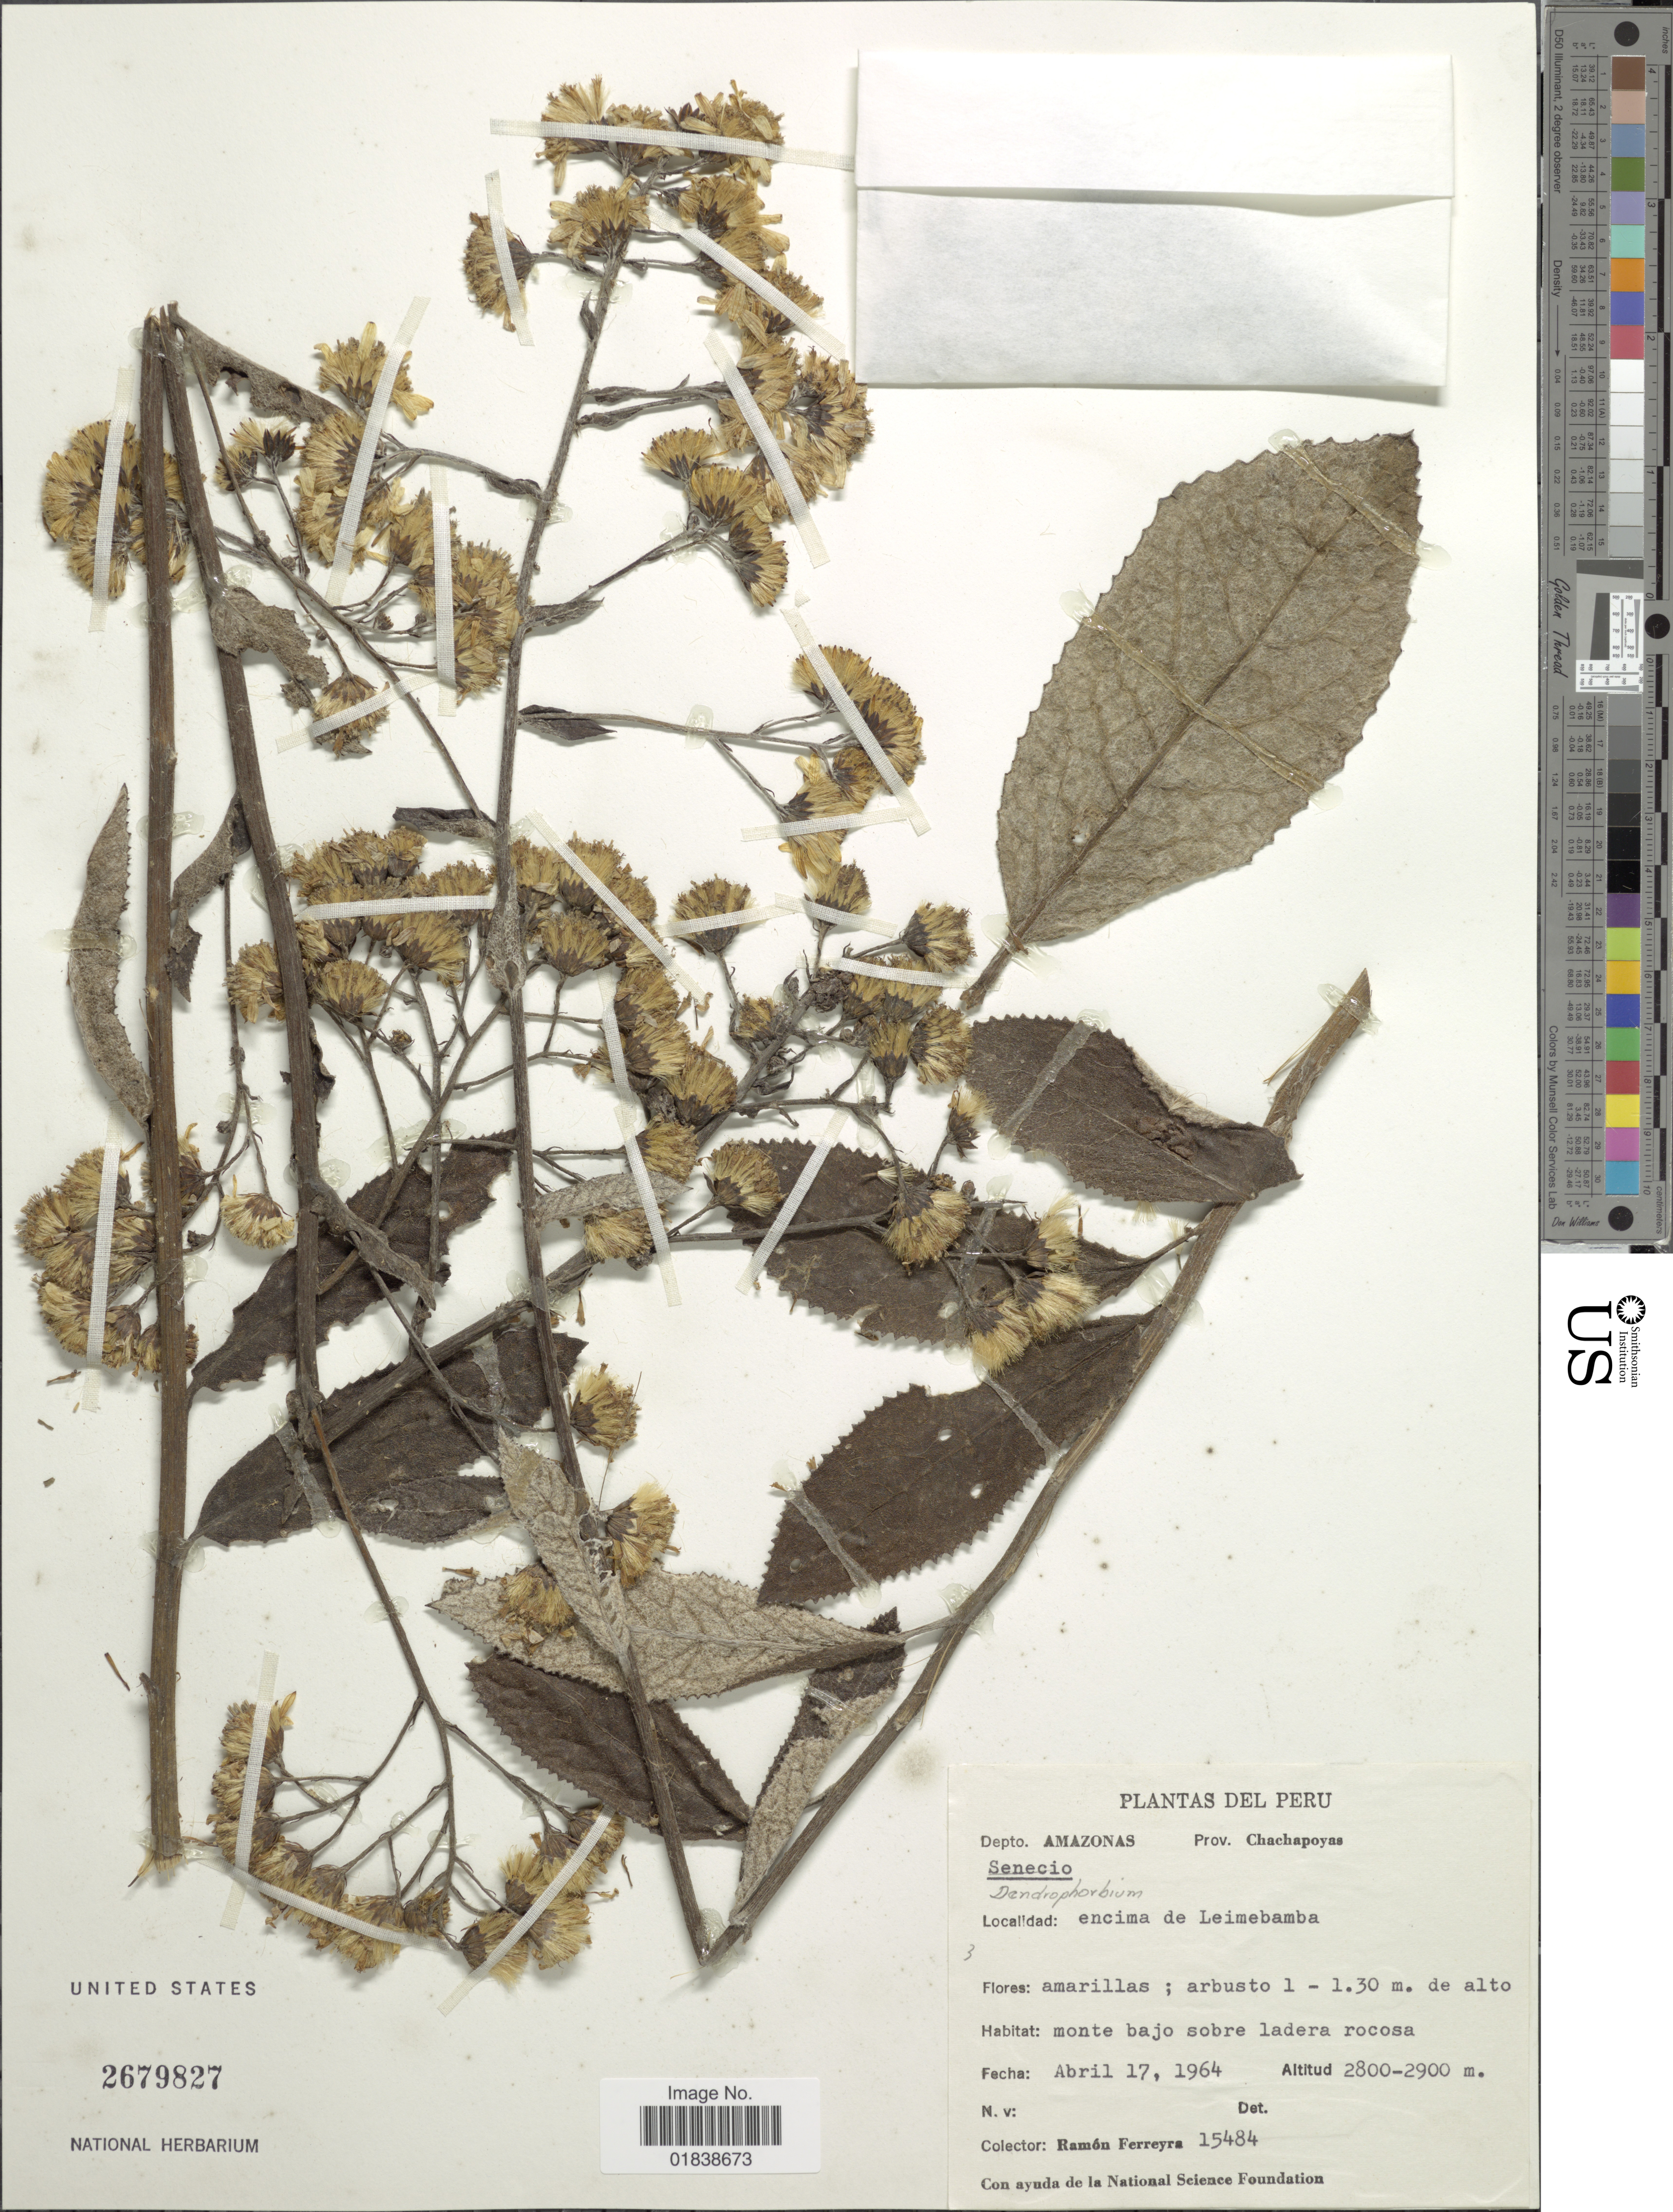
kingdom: Plantae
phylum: Tracheophyta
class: Magnoliopsida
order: Asterales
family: Asteraceae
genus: Senecio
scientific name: Senecio sp.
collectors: R. A. Ferreyra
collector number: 15484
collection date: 1964-04-17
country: Peru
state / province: Amazonas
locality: Prov. Chachapoyas, encima de Leimebamba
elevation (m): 2800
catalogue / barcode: US 2679827